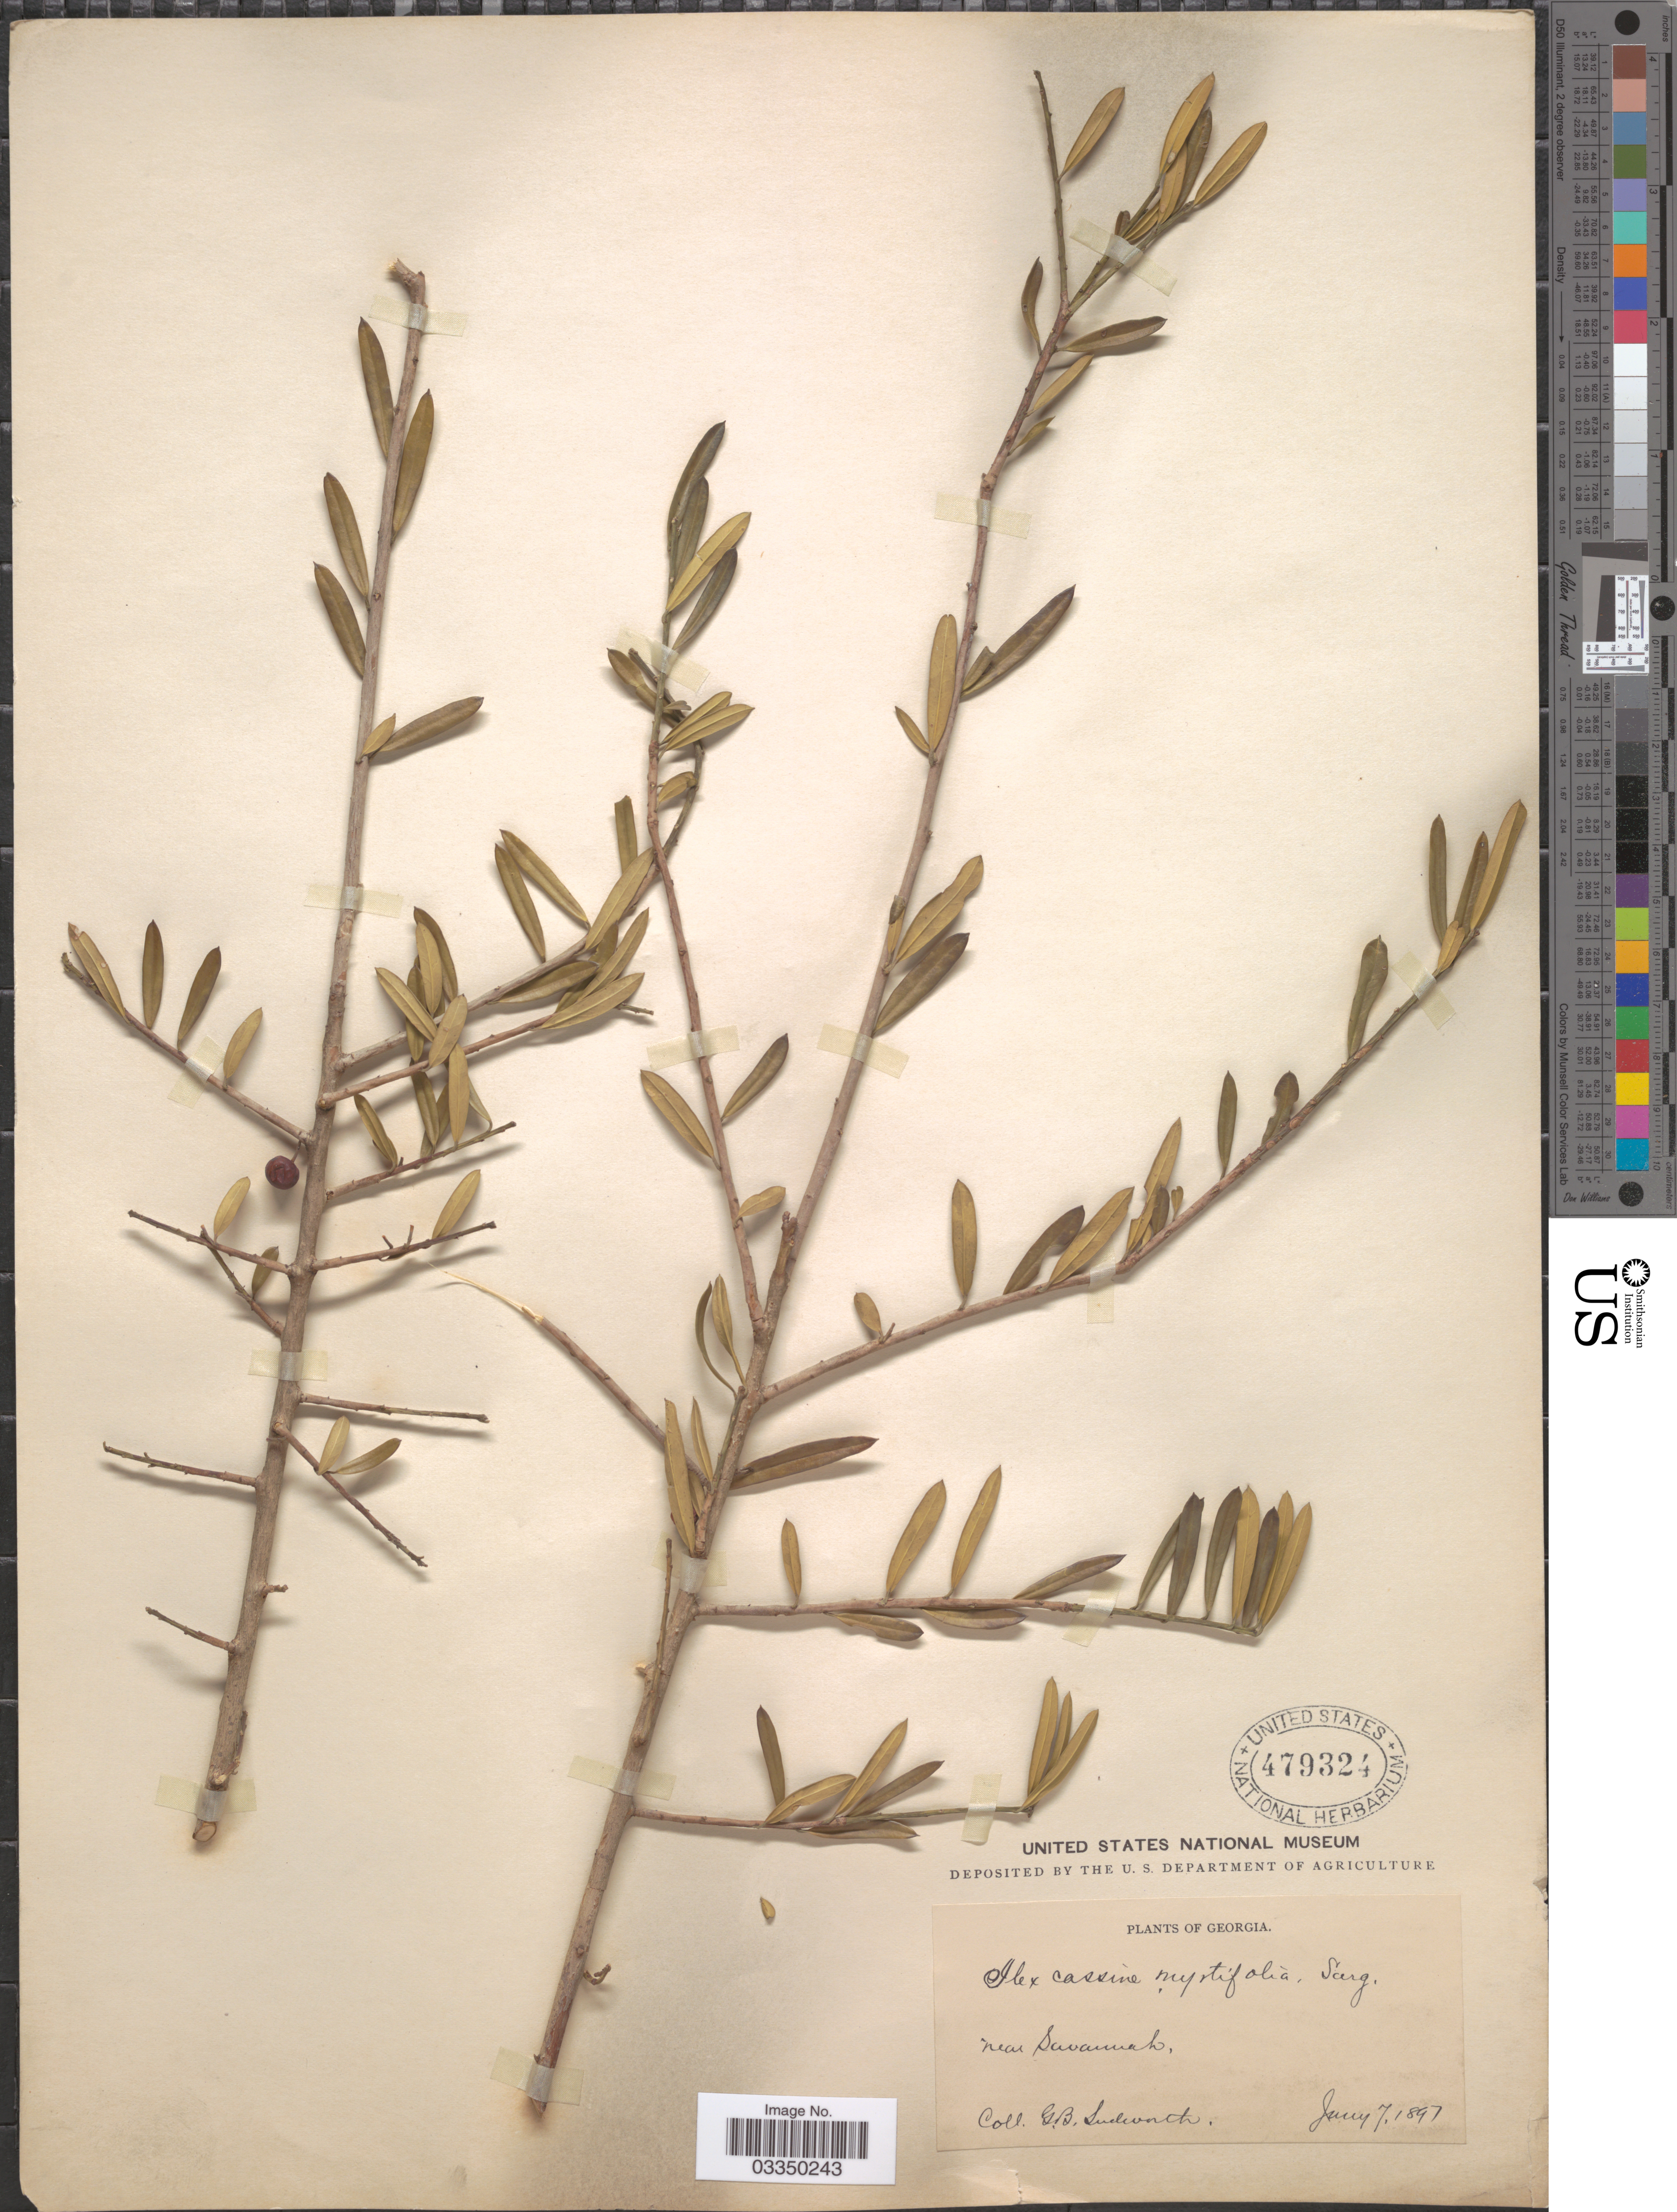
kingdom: Plantae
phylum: Tracheophyta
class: Magnoliopsida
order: Aquifoliales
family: Aquifoliaceae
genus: Ilex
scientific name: Ilex myrtifolia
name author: Walter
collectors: G. B. Sudworth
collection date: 1897-06-07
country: United States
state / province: Georgia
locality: Near Savannah.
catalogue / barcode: US 479324